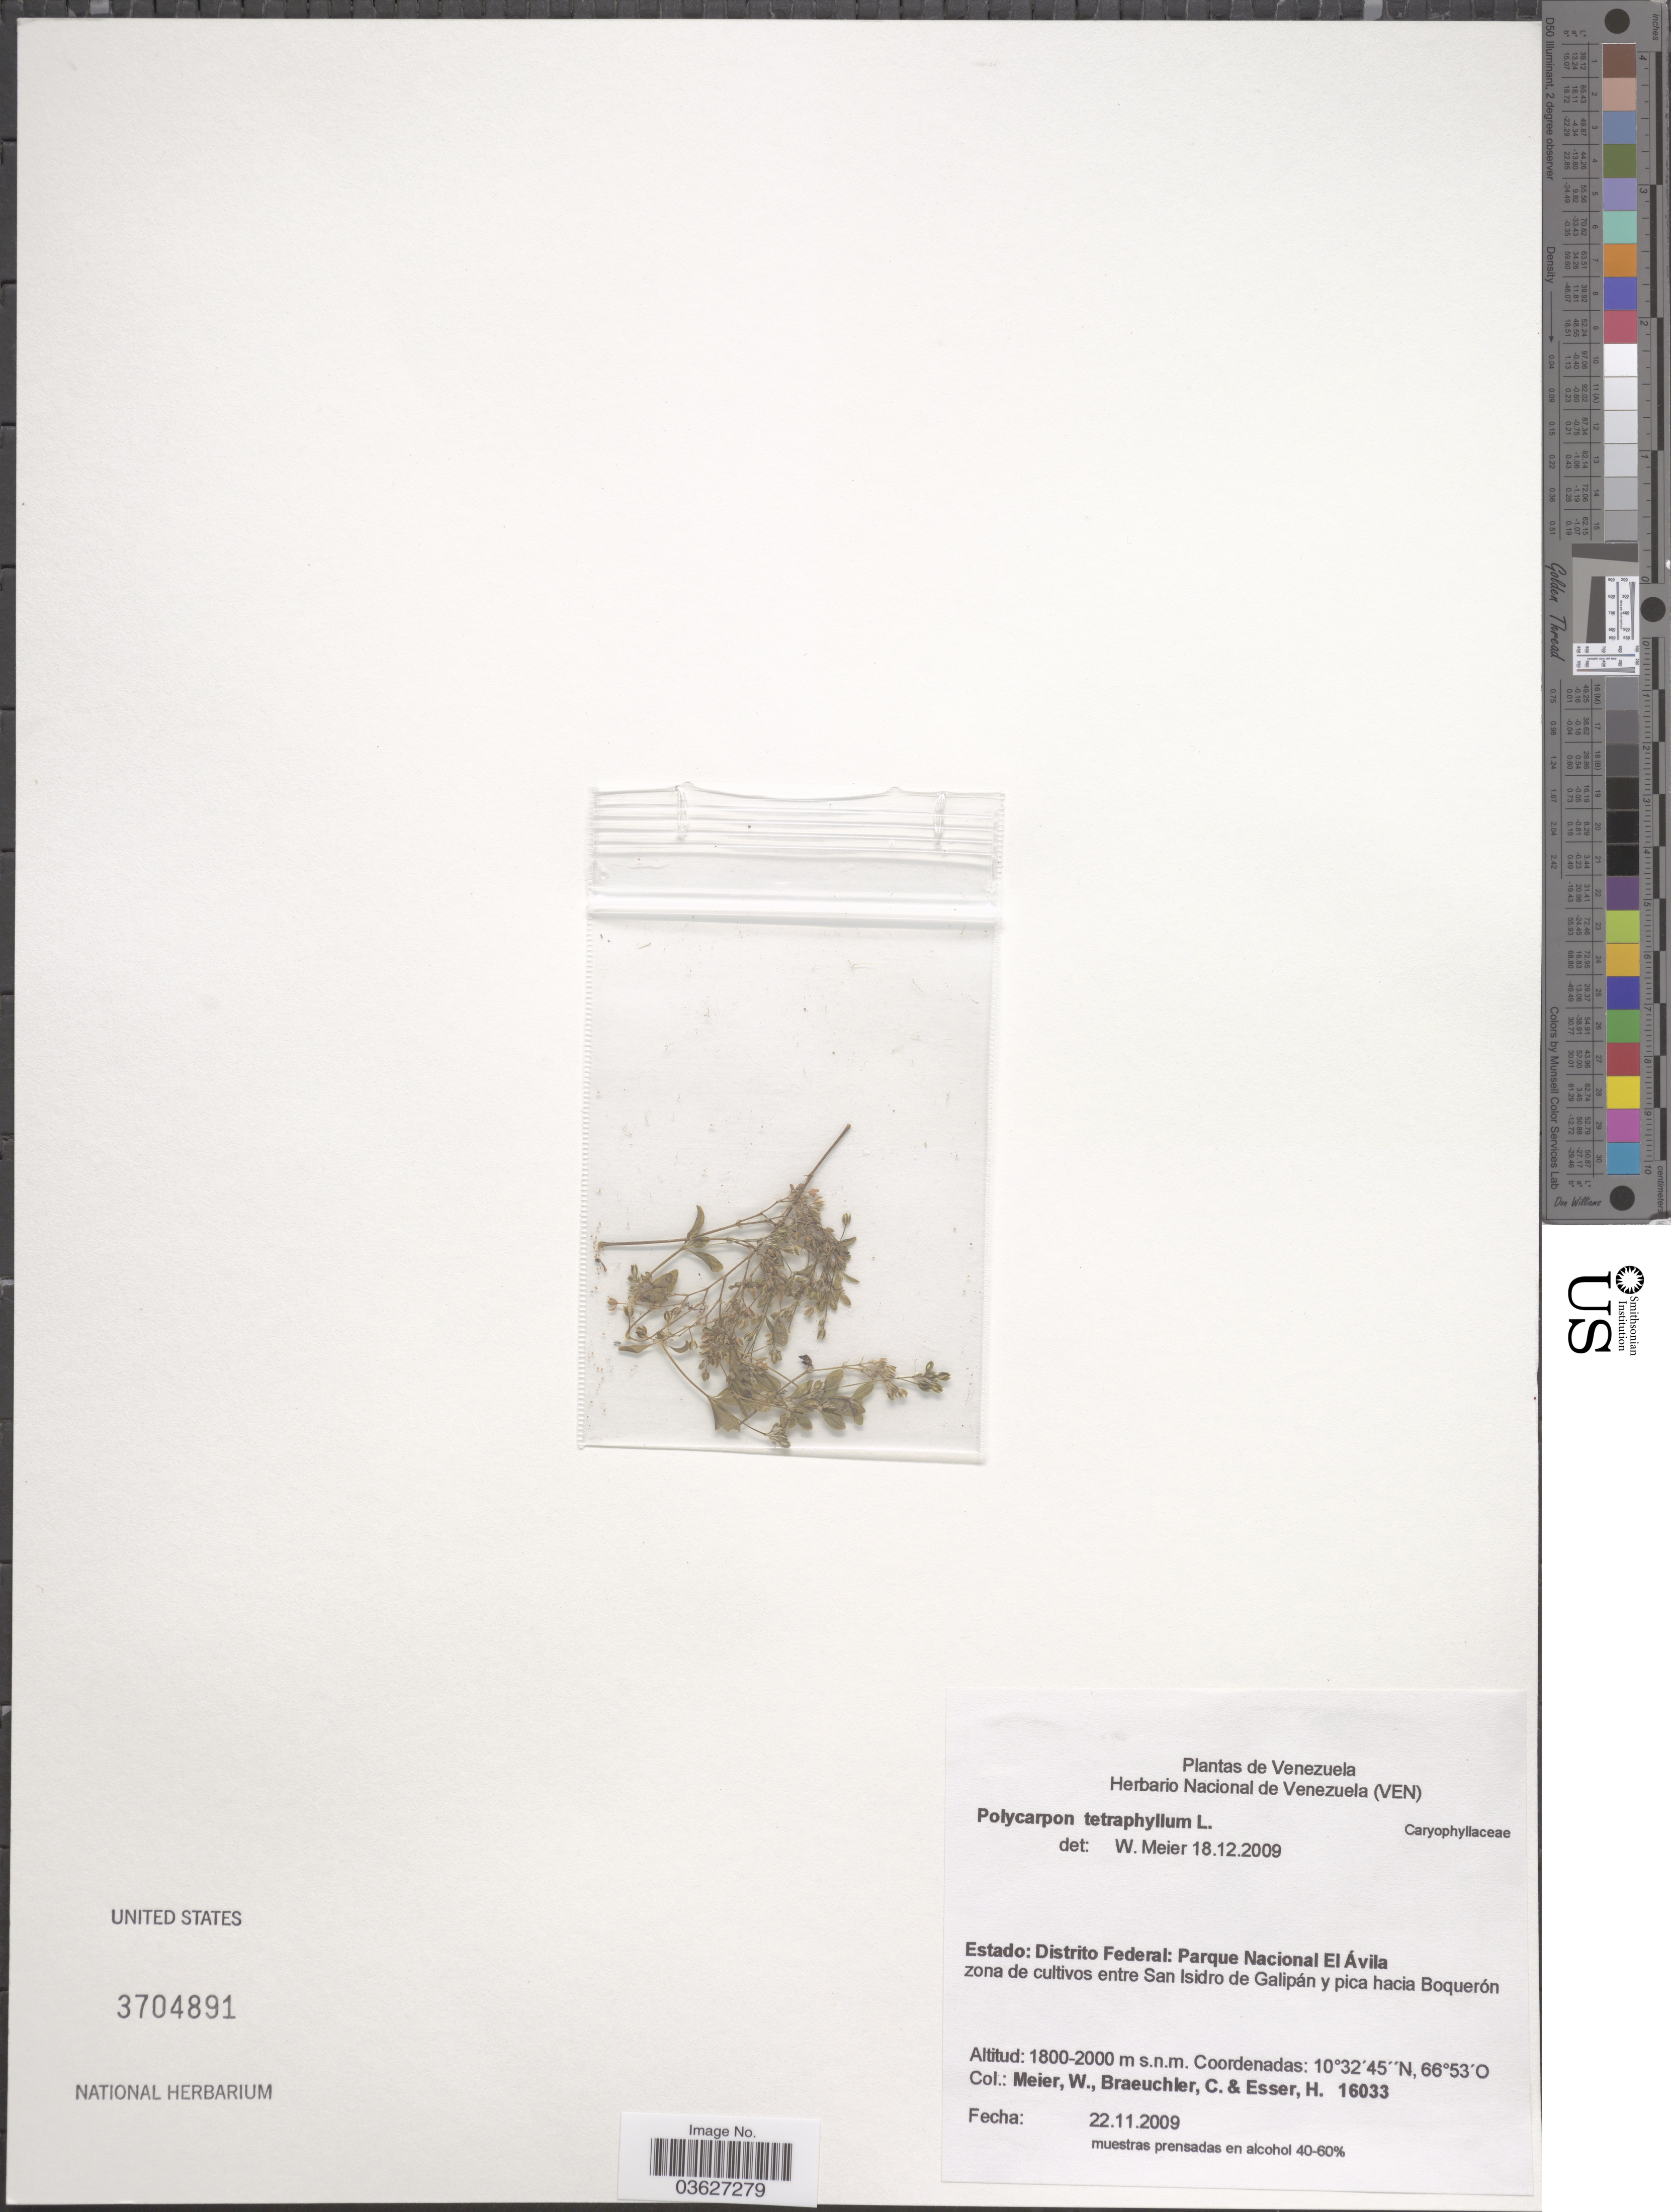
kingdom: Plantae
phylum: Tracheophyta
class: Magnoliopsida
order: Caryophyllales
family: Caryophyllaceae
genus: Polycarpon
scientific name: Polycarpon tetraphyllum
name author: (L.) L.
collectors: W. Meier, C. Braeuchler & H. Esser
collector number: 16033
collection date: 2009-11-22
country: Venezuela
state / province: Miranda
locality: Estado: Distrito Federal: Parque Nacional El Ávila zona de cultivos entre San Isidro de Galipán y pica hacia Boquerón.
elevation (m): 1800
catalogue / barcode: US 3704891